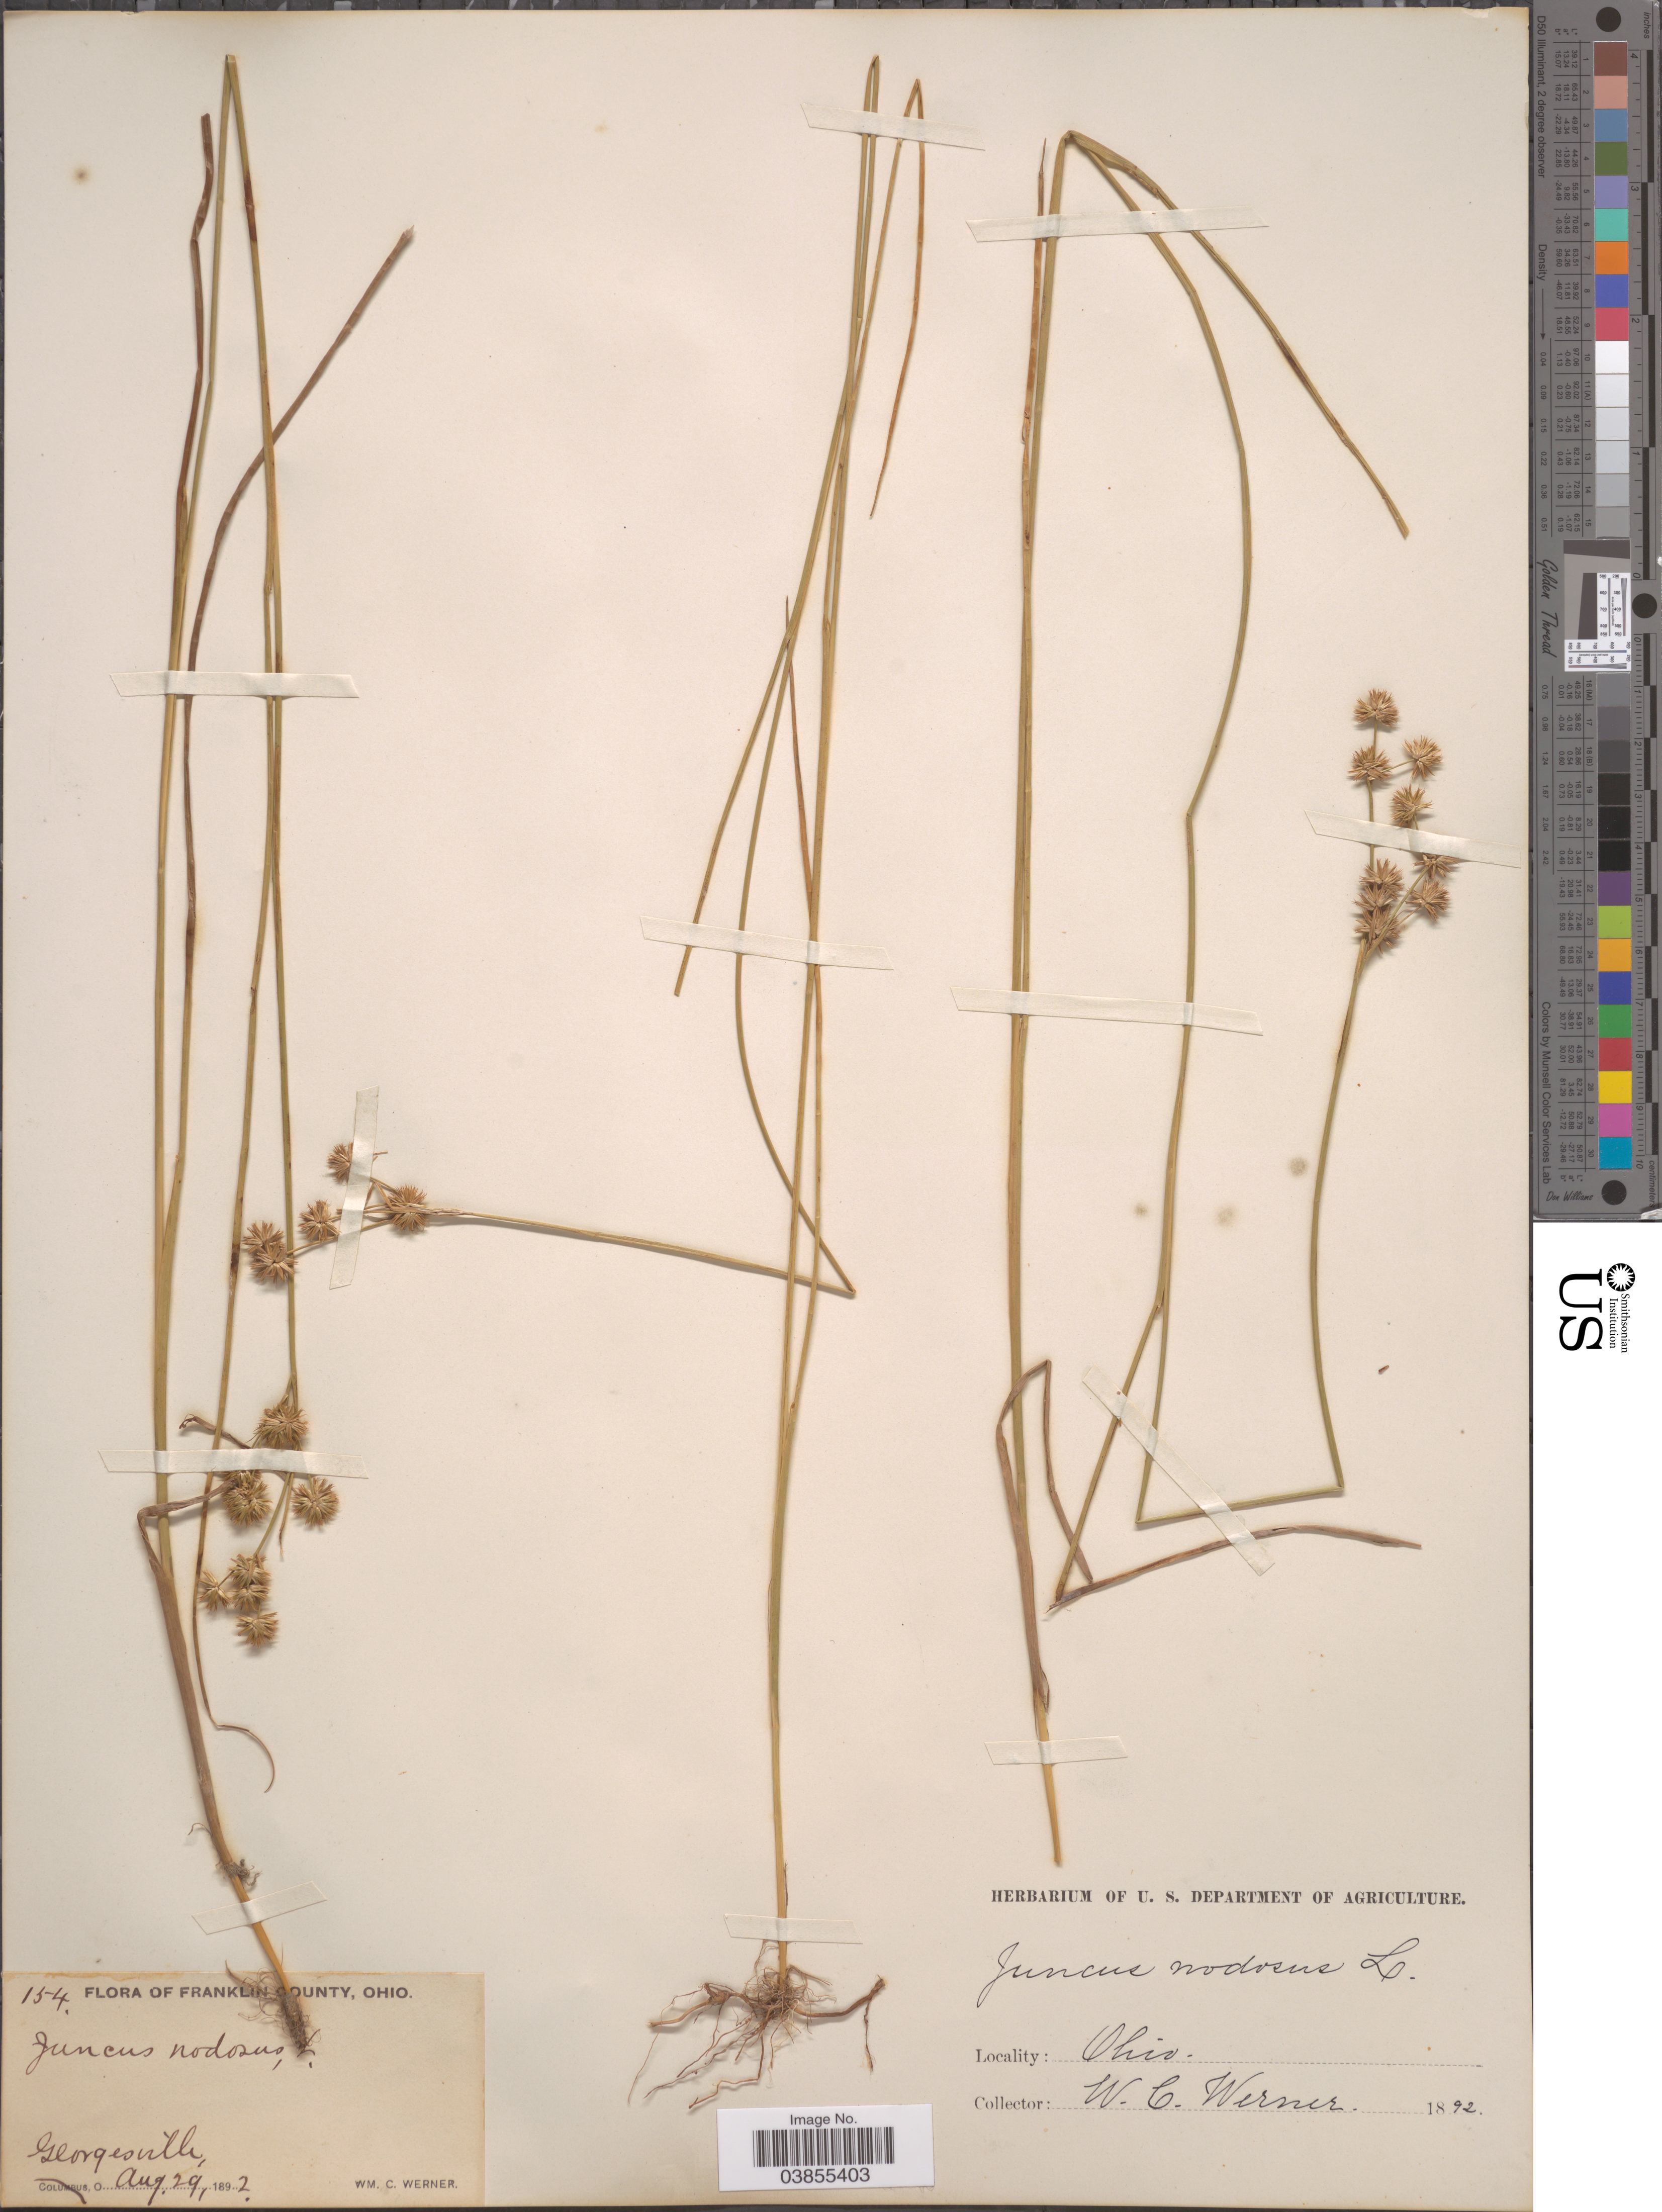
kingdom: Plantae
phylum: Tracheophyta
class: Liliopsida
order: Poales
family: Juncaceae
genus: Juncus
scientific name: Juncus nodosus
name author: L.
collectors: W. Werner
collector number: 154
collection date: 1892-08-29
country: United States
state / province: Ohio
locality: Franklin County. Georgesville.